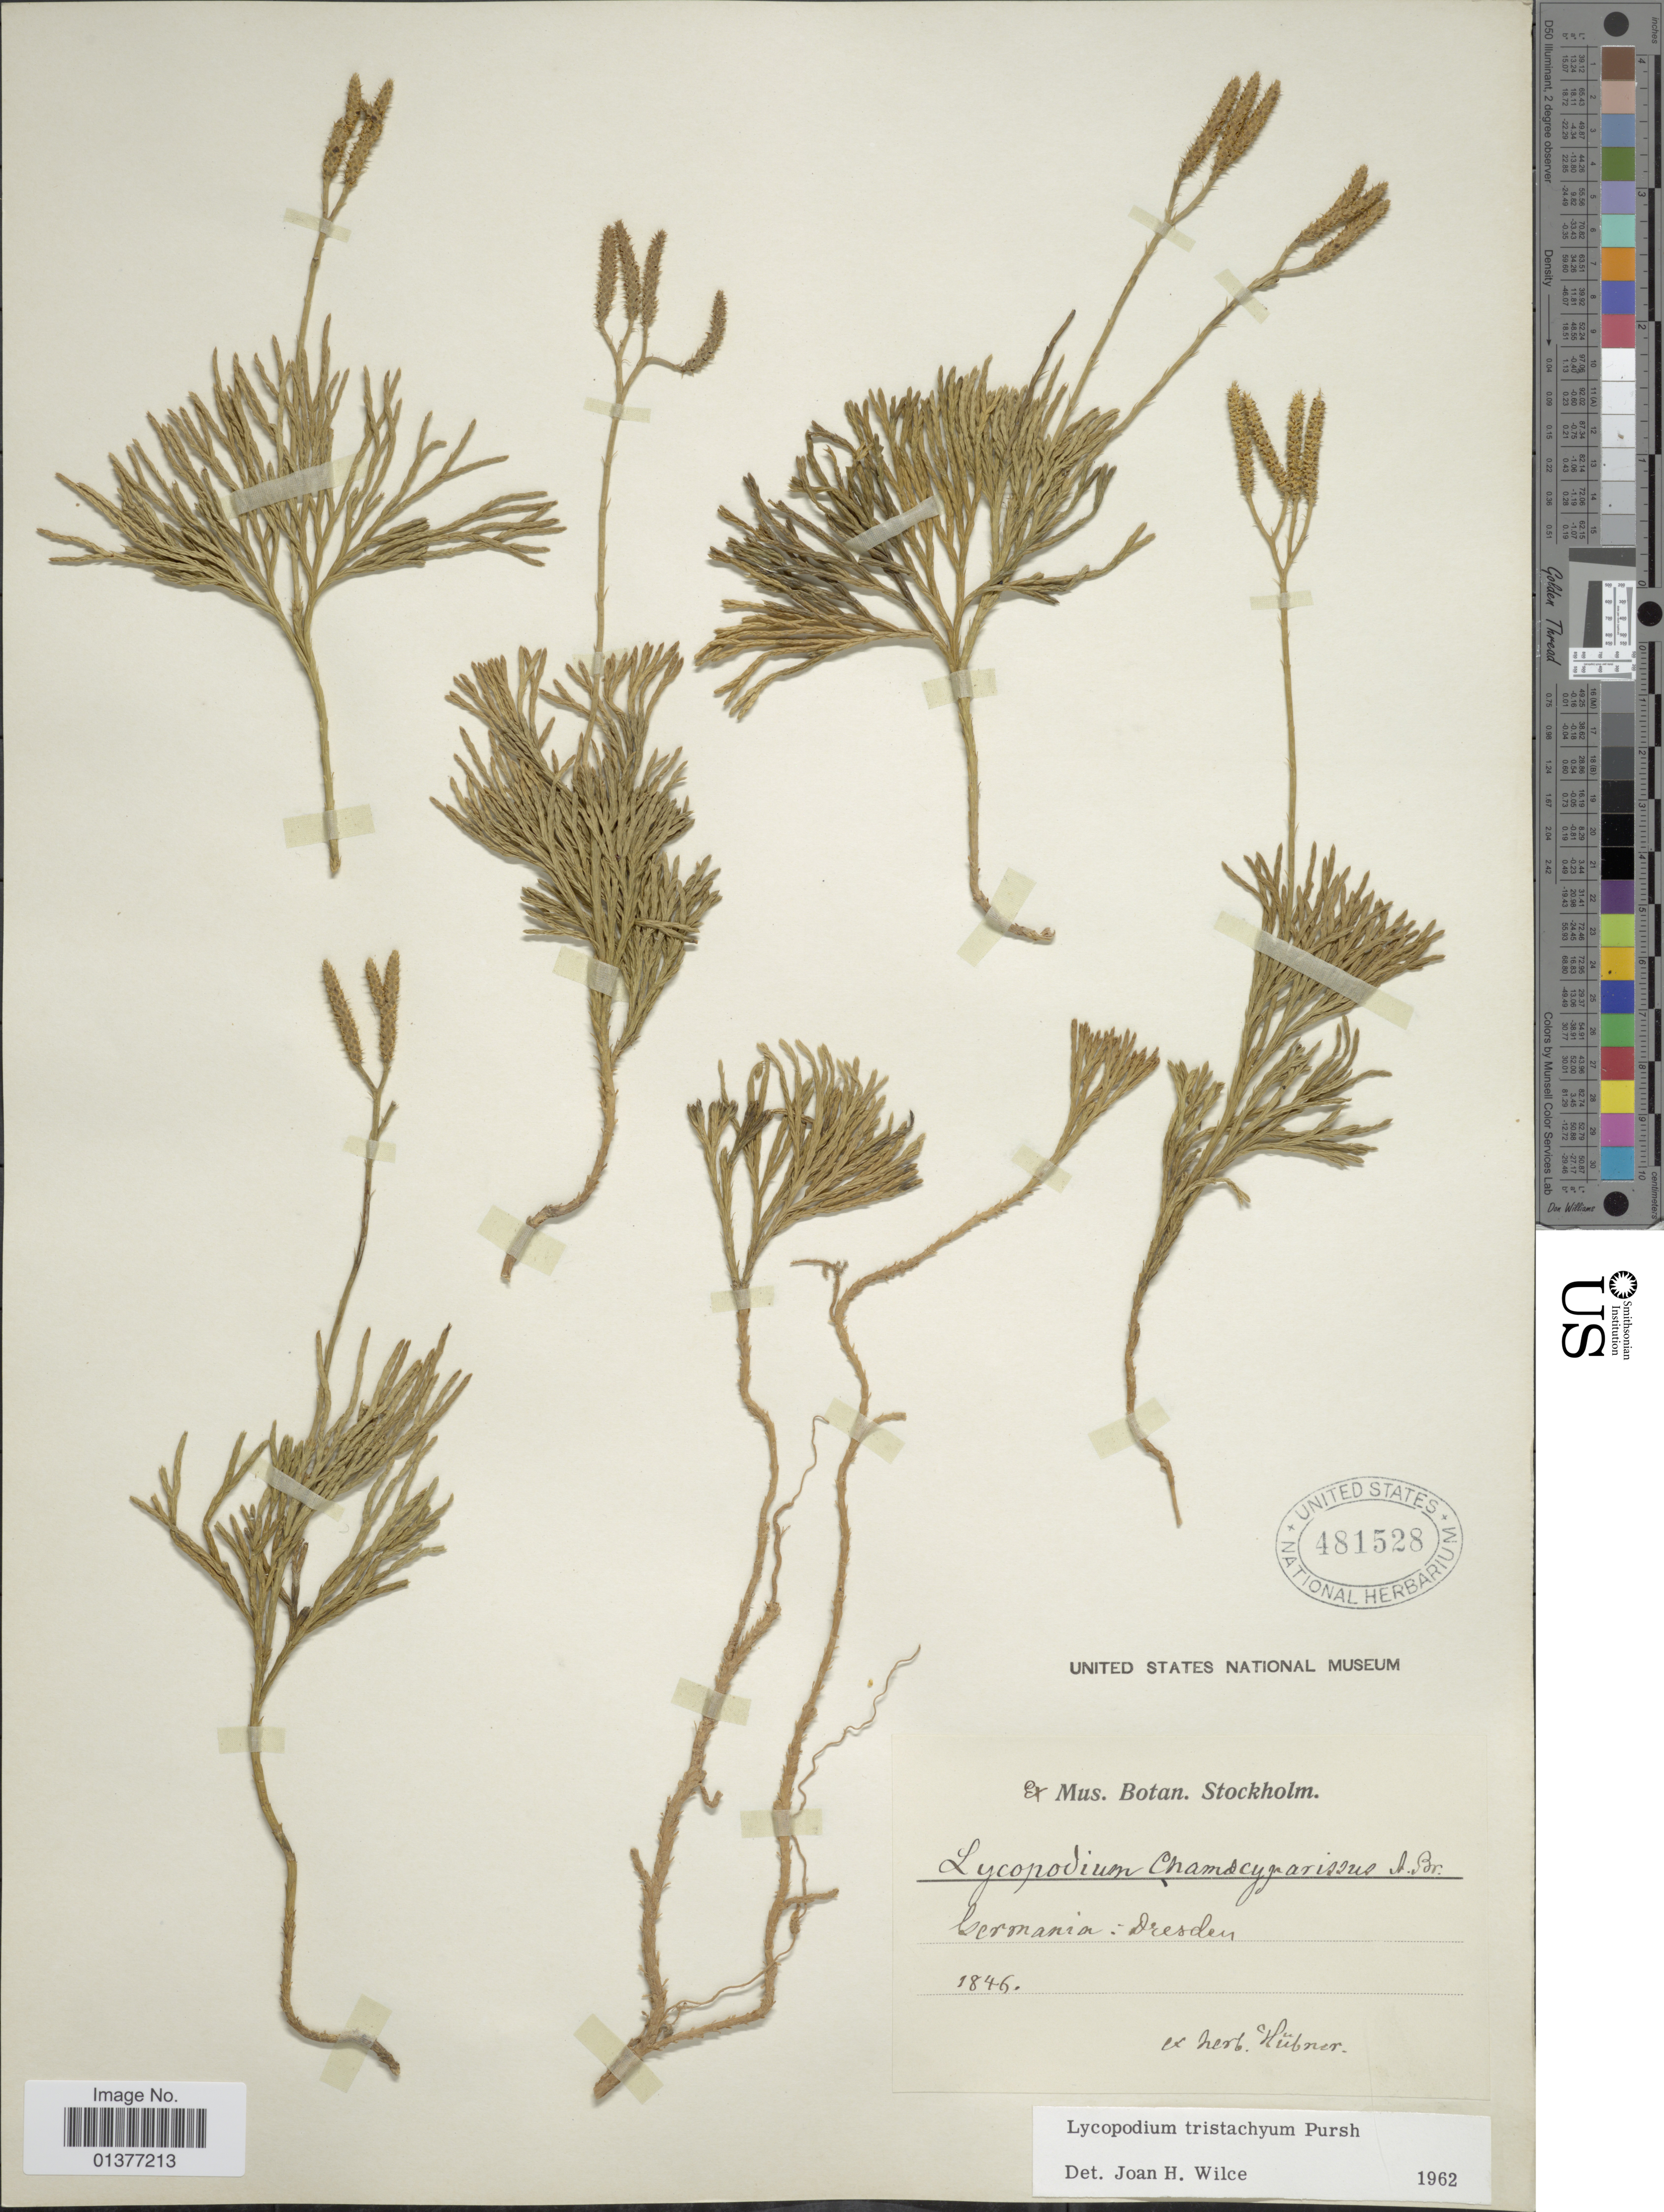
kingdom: Plantae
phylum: Tracheophyta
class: Lycopodiopsida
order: Lycopodiales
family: Lycopodiaceae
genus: Diphasiastrum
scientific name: Diphasiastrum tristachyum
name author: (Pursh) Holub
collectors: ex herb. Hübner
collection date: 1846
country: Germany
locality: Dresden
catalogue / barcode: US 481528